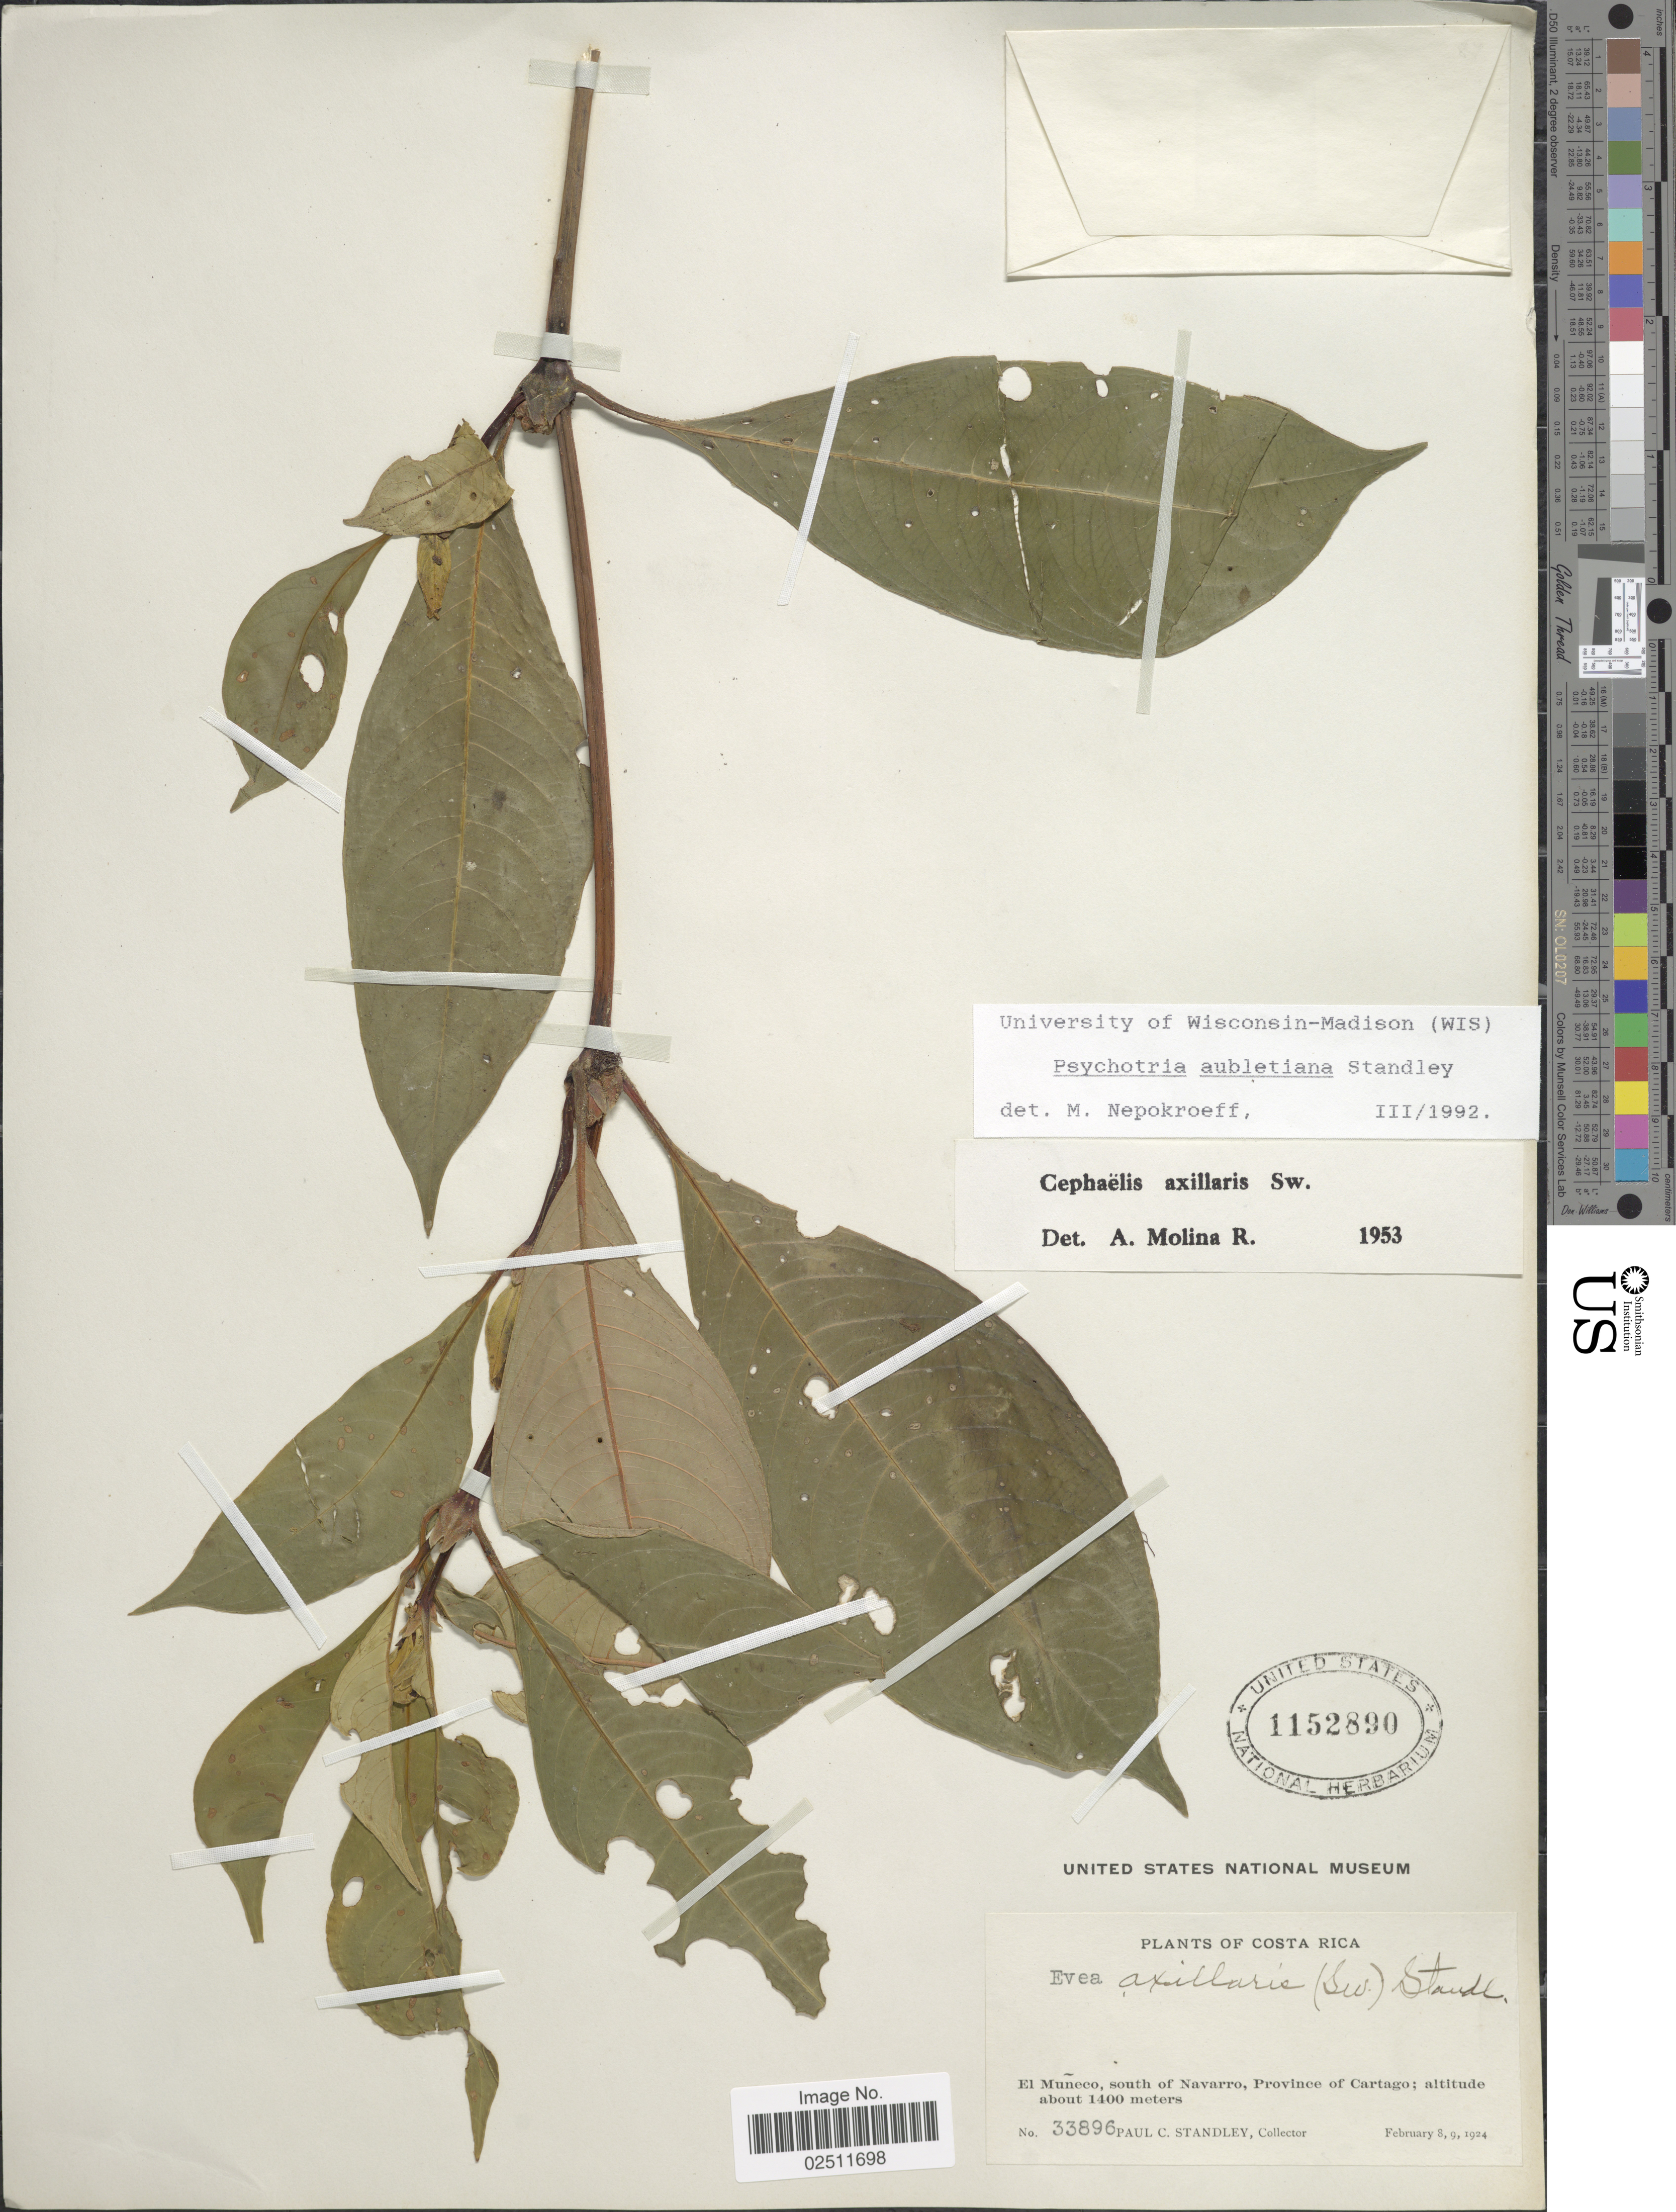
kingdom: Plantae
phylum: Tracheophyta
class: Magnoliopsida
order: Gentianales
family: Rubiaceae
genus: Psychotria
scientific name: Psychotria aubletiana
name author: Steyerm.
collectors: P. C. Standley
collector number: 33896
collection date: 1924-02-08/1924-02-09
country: Costa Rica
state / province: Cartago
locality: El Muneco, south of Navarro.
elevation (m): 1400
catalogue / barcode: US 1152890